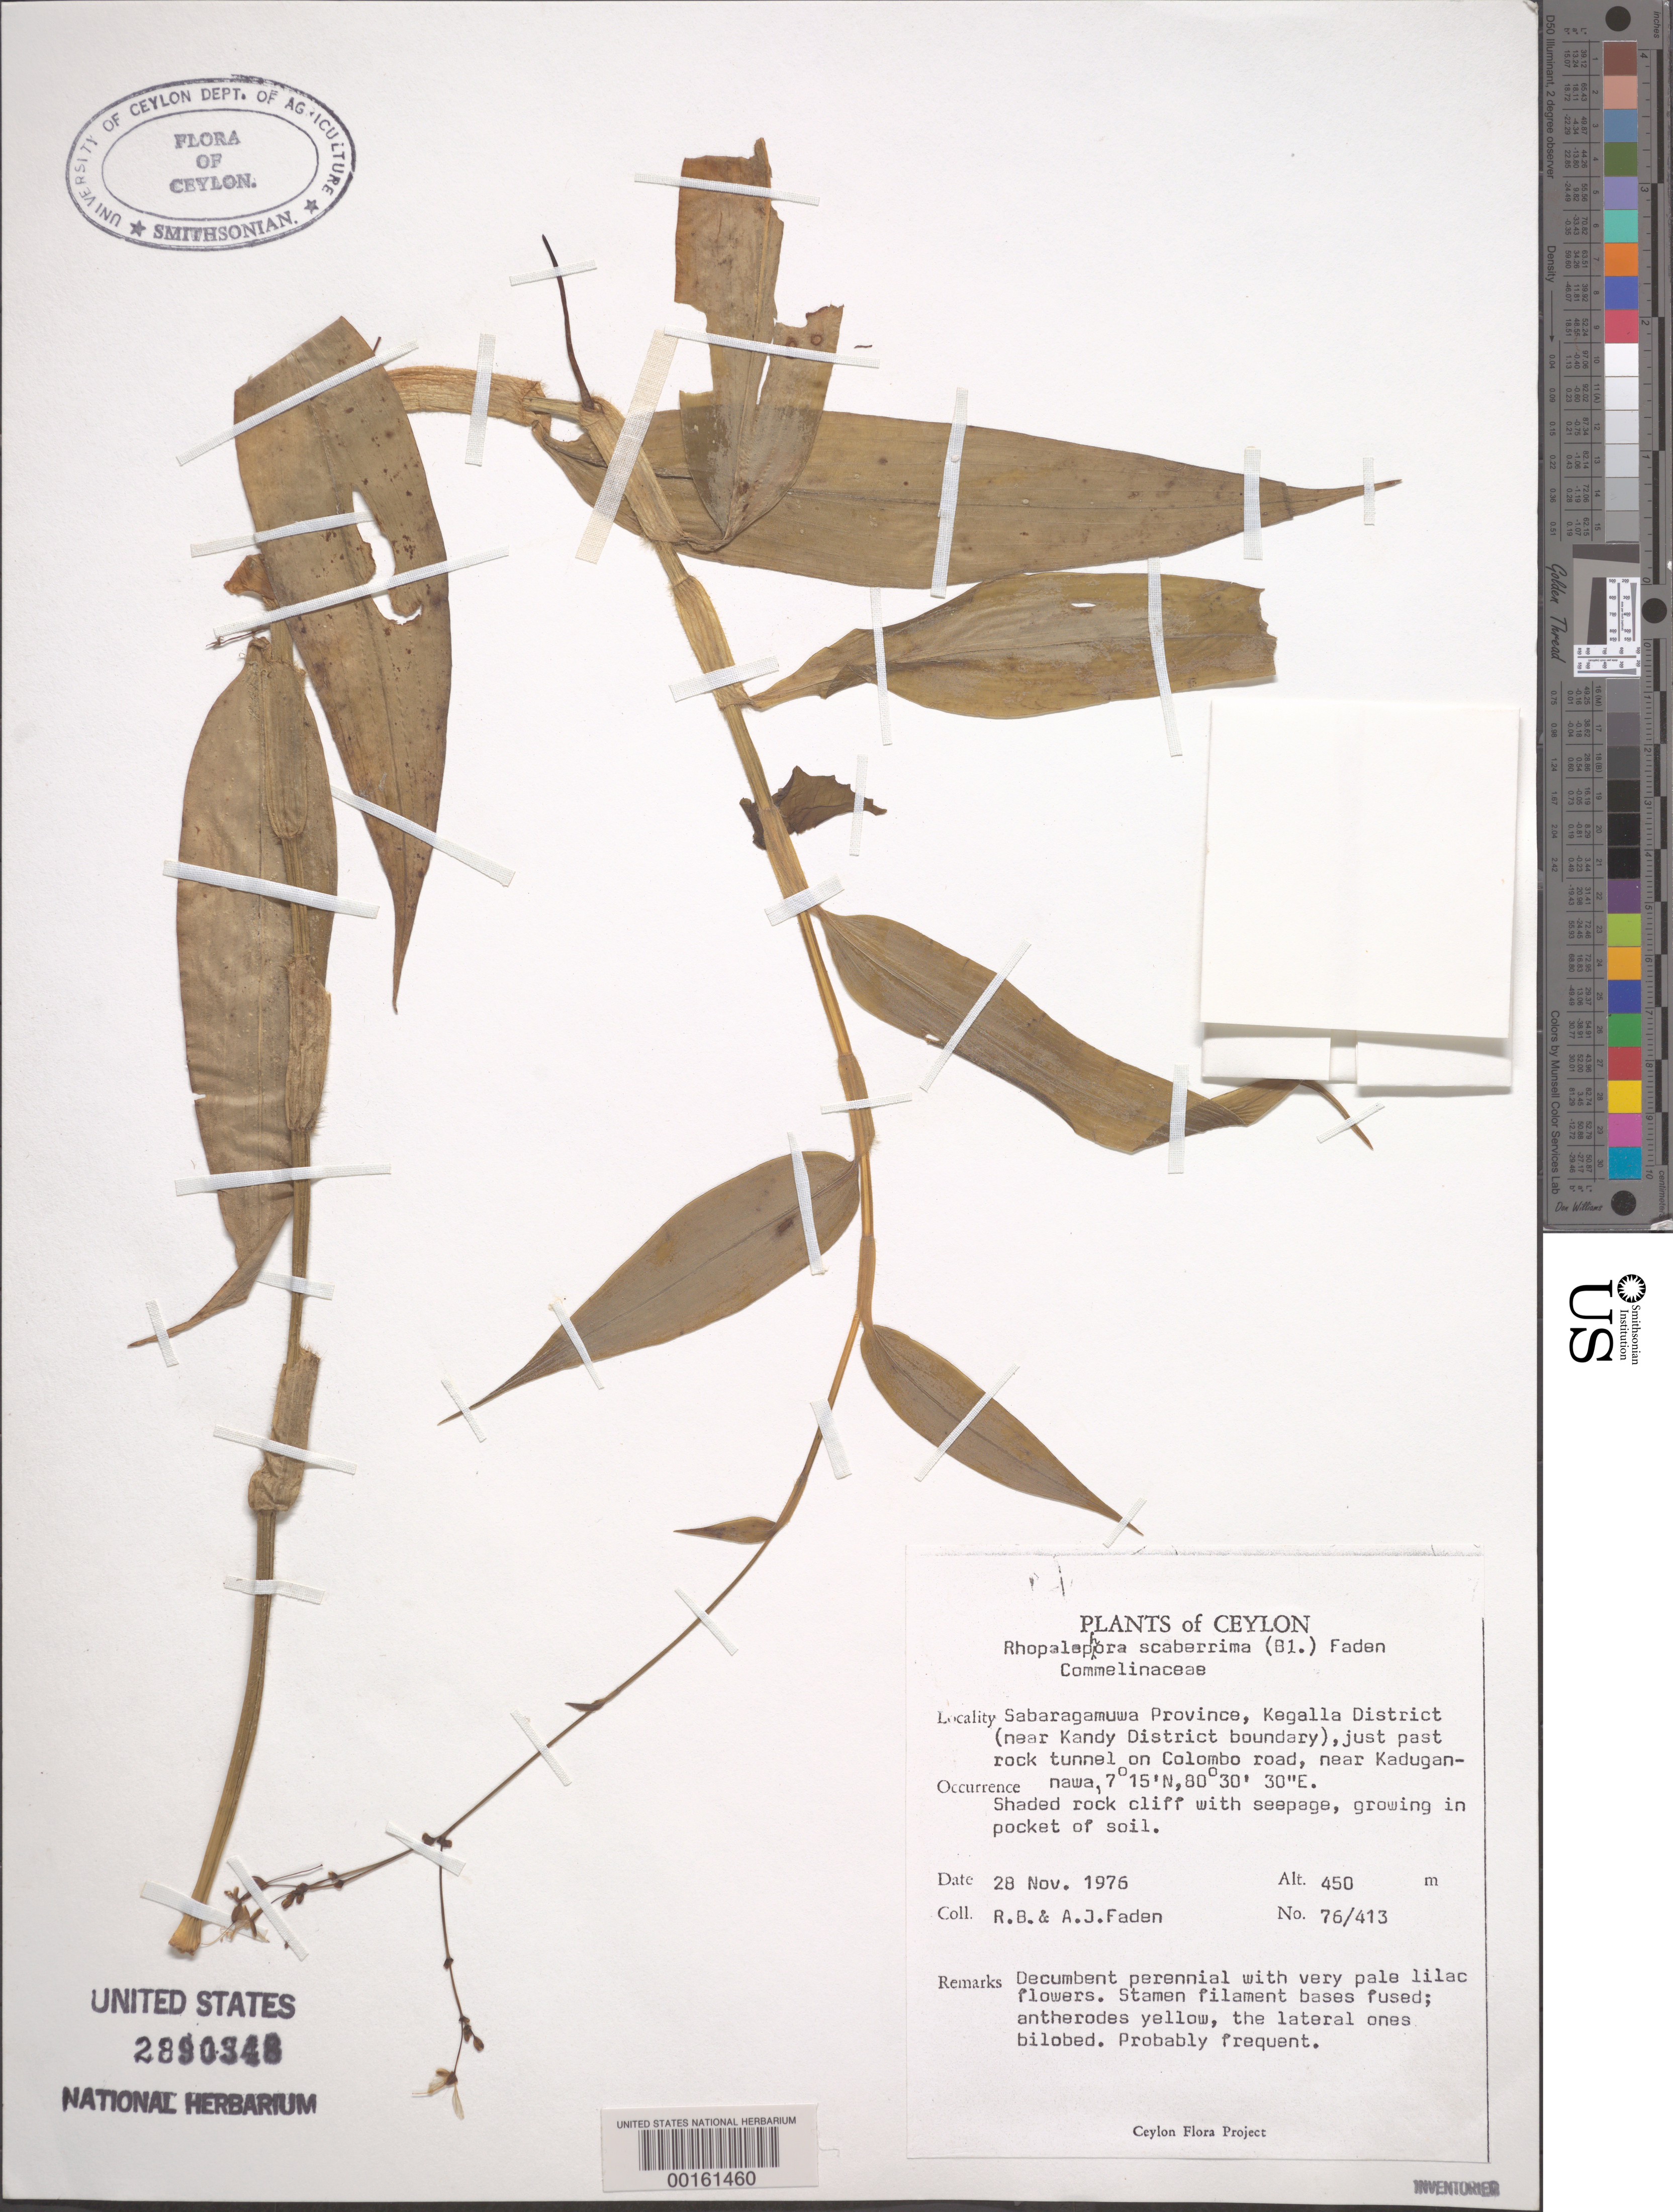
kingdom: Plantae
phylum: Tracheophyta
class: Liliopsida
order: Commelinales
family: Commelinaceae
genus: Rhopalephora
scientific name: Rhopalephora scaberrima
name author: (Blume) Faden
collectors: R. B. Faden & A. J. Faden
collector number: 76/413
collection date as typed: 28 Nov 1976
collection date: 1976-11-28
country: Sri Lanka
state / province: Sabaragamuwa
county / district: Kegalla Dist.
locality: Near kadugannawa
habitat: Shaded rock cliff with seepage; soil pocket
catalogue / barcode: US 2890348